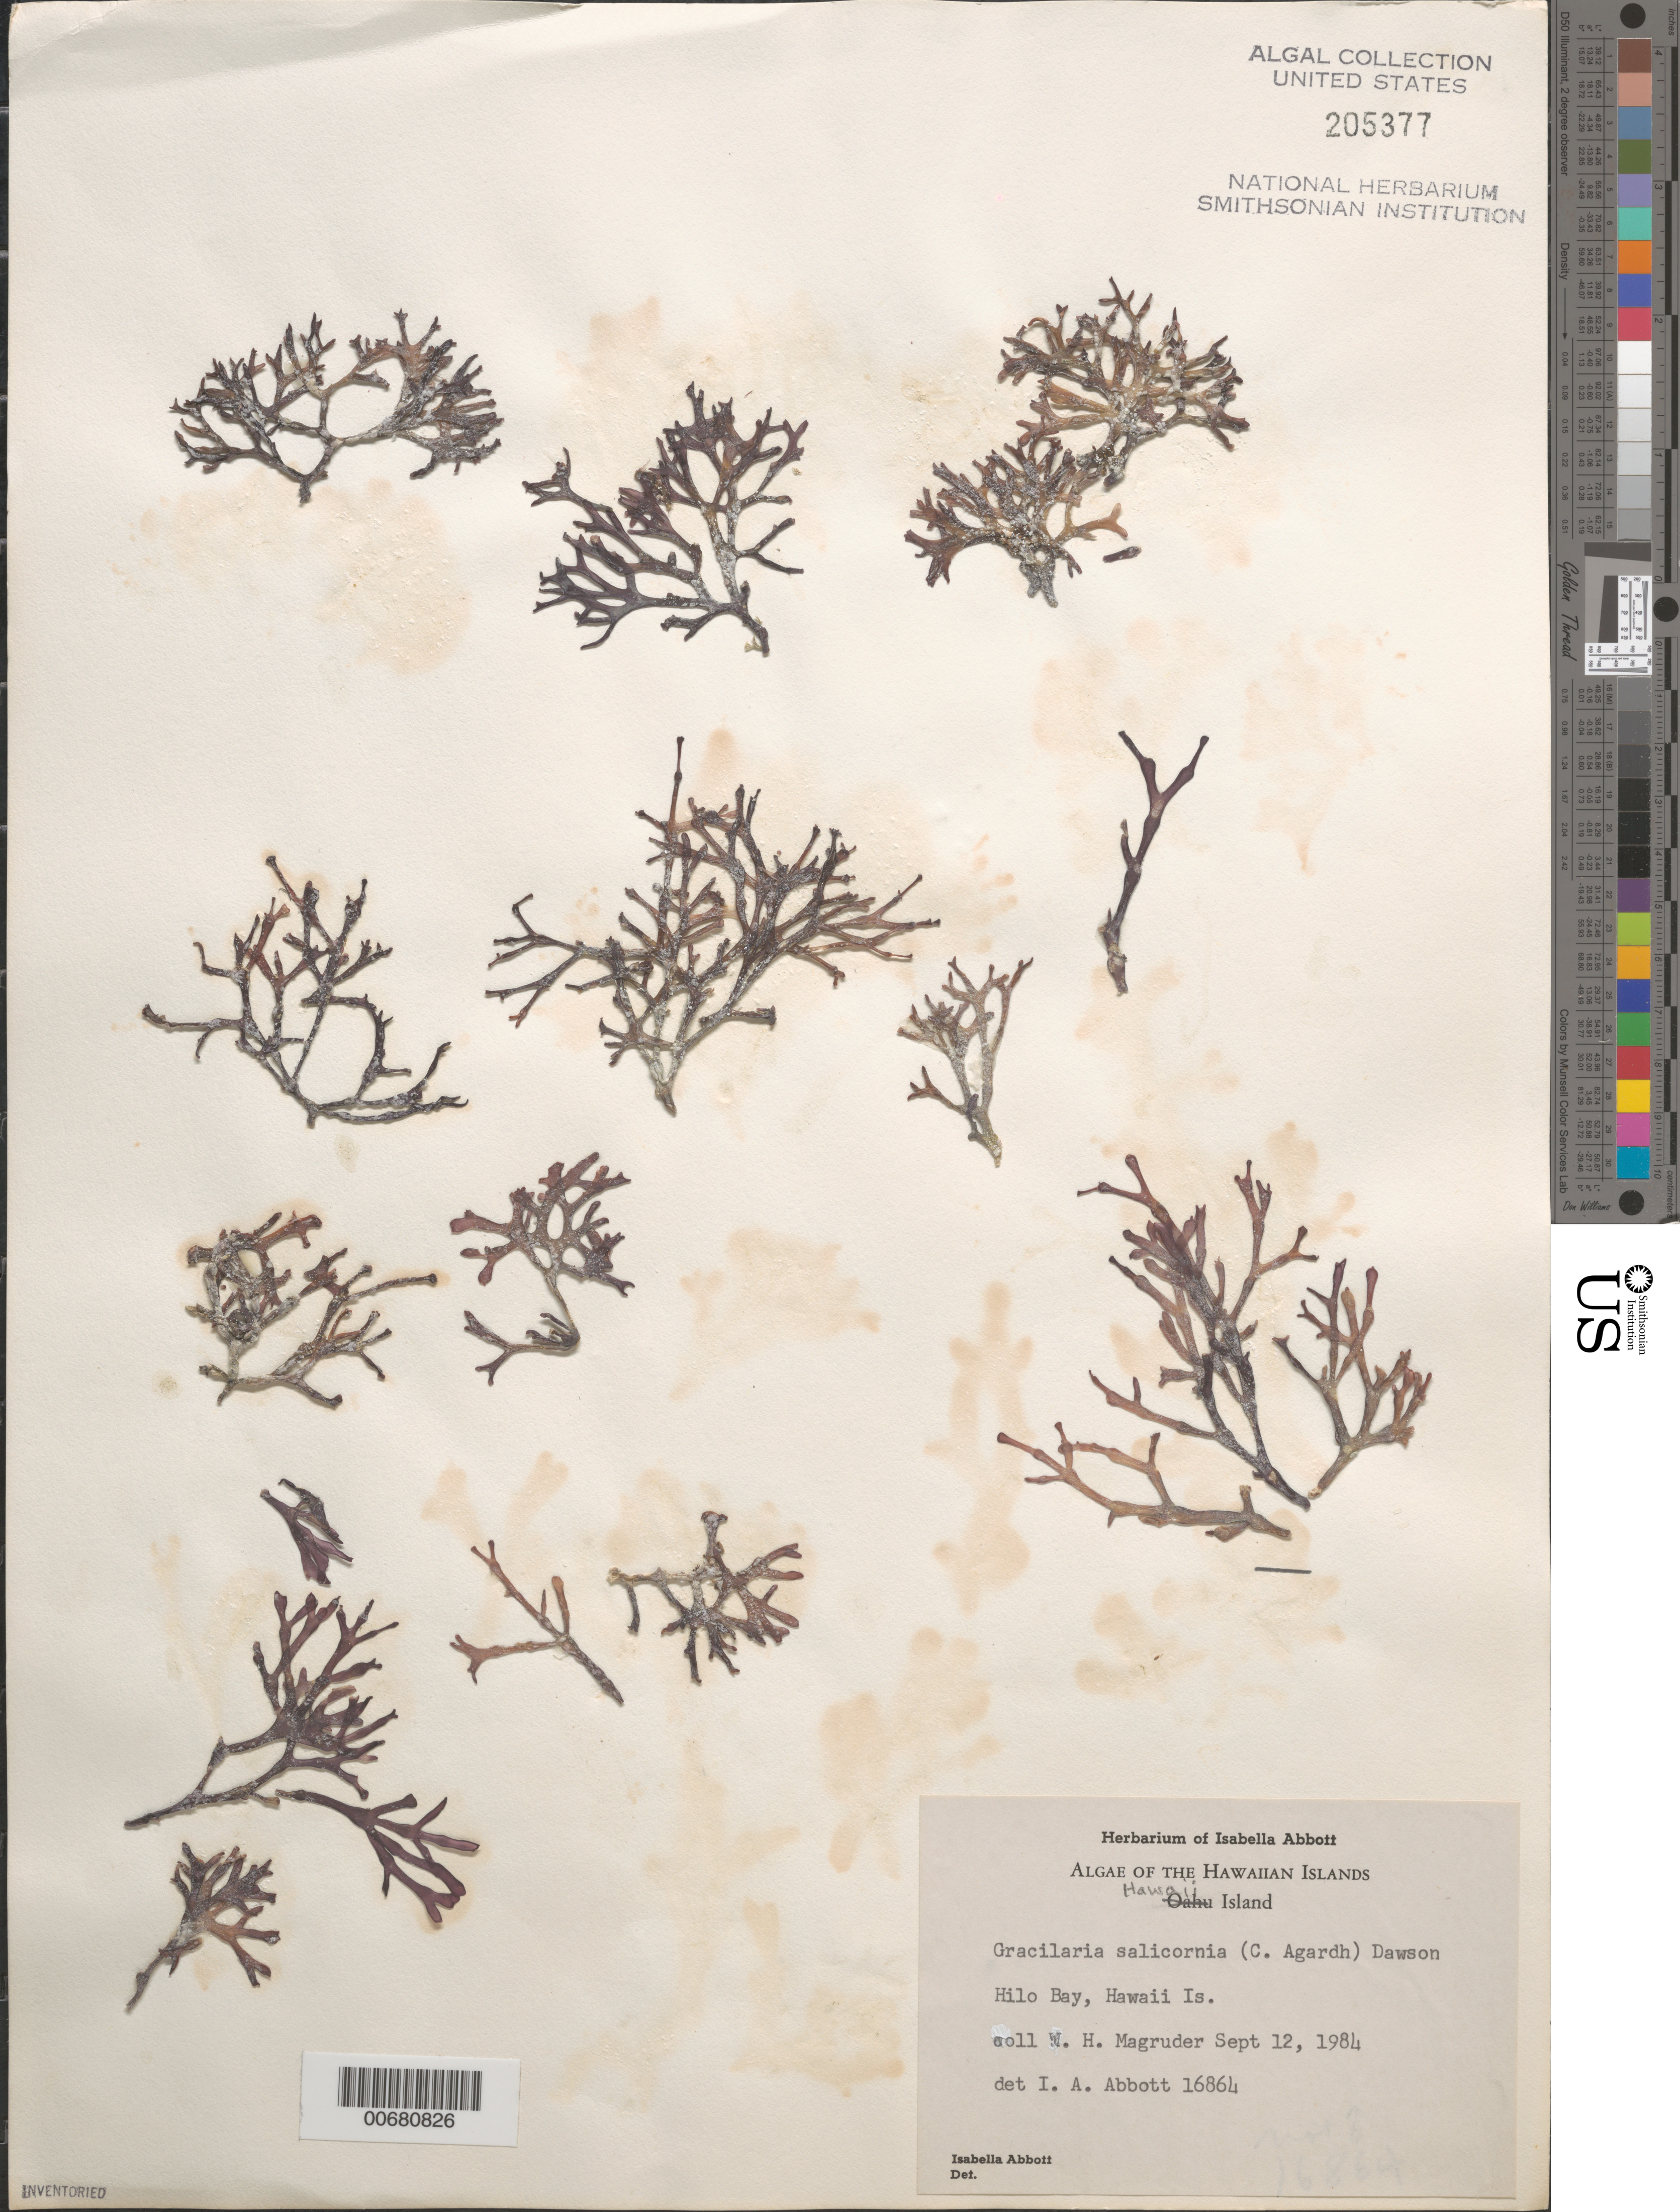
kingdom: Plantae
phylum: Rhodophyta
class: Florideophyceae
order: Gracilariales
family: Gracilariaceae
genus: Gracilaria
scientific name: Gracilaria salicornia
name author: (C. Agardh) E.Y. Dawson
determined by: Abbott, Isabella A.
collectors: W. Magruder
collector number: IAA 16864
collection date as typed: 12 Sep 1984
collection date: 1984-09-12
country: United States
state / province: Hawaii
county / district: Hawaii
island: Hawaii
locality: Hilo Bay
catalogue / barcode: US 205377